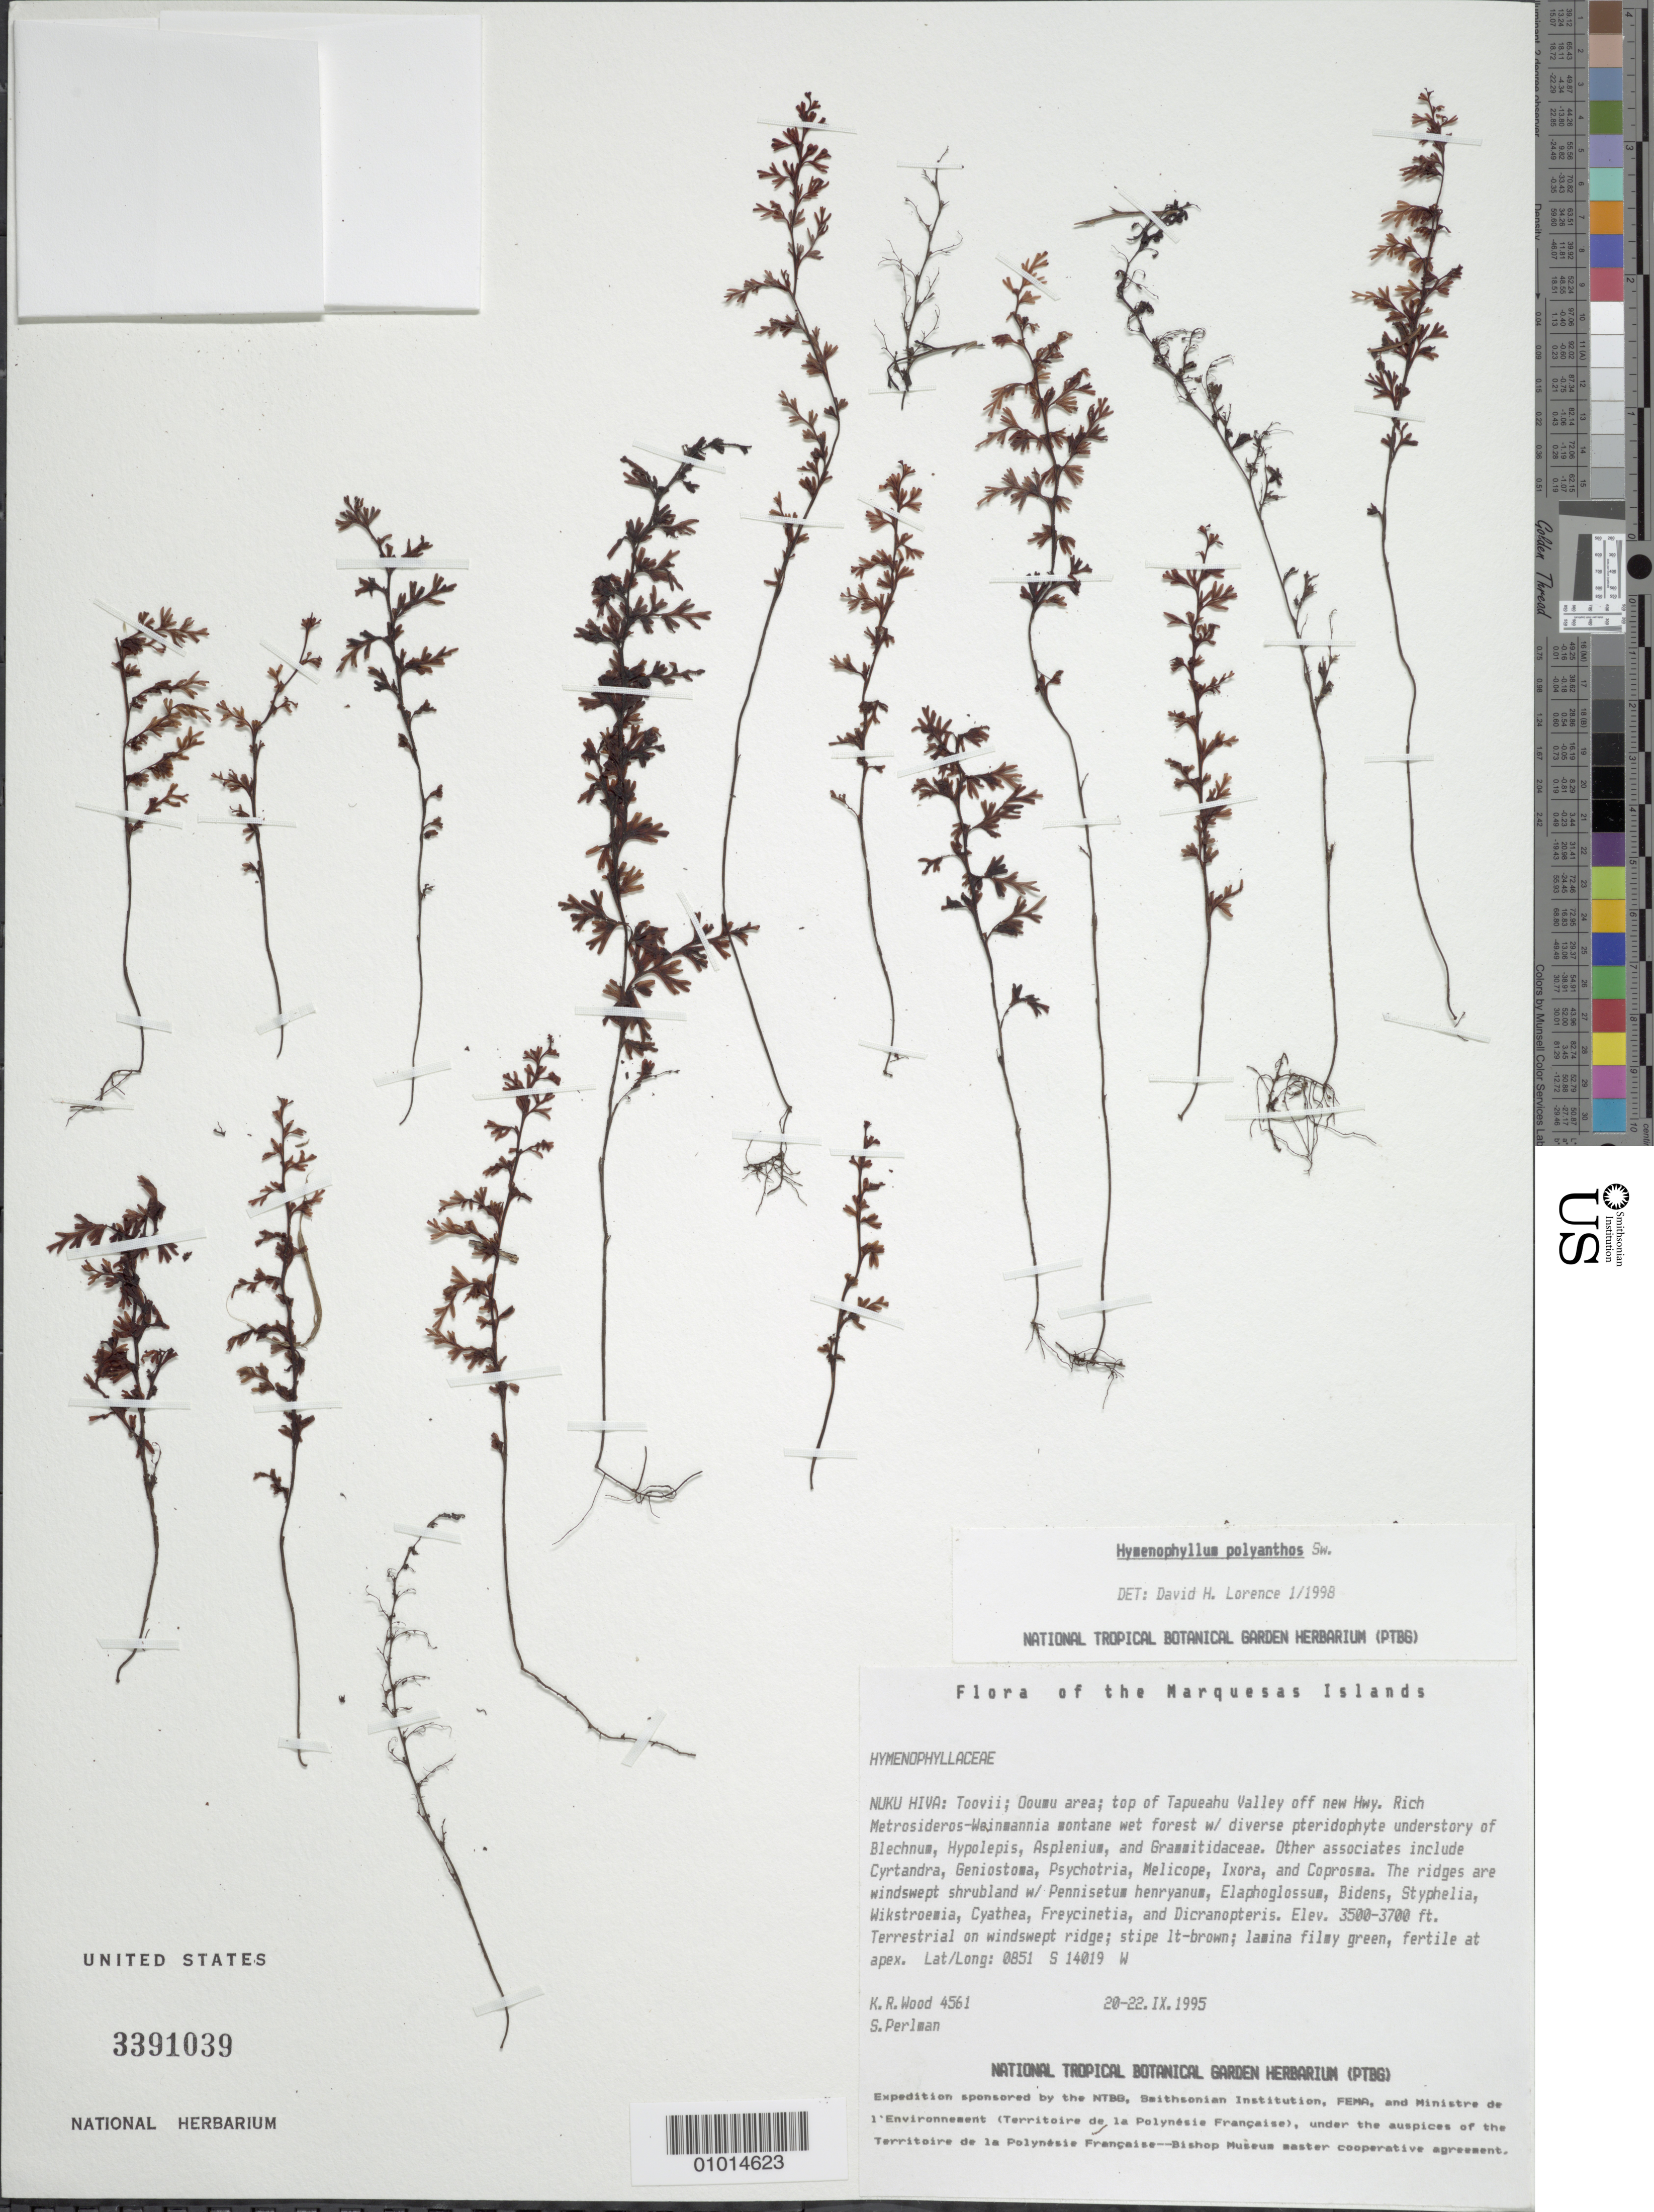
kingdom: Plantae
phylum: Tracheophyta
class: Polypodiopsida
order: Hymenophyllales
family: Hymenophyllaceae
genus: Hymenophyllum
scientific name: Hymenophyllum polyanthos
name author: (Sw.) Sw.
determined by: Lorence, David H., (PTBG), National Tropical Botanical Garden (UNITED STATES)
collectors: K. R. Wood & S. P. Perlman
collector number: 4561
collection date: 1995-09-20/1995-09-22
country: French Polynesia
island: Nuku Hiva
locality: Toovii, Ooumu area, top of Tapueahu Valley off new hwy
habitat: rich Metrosideros-Weinmannia montane wet forests w/ diverse pteridophyte understory (Blechnum, Hypolepis, Asplenium, Grammitidaceae)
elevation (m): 1067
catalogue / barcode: US 3391039